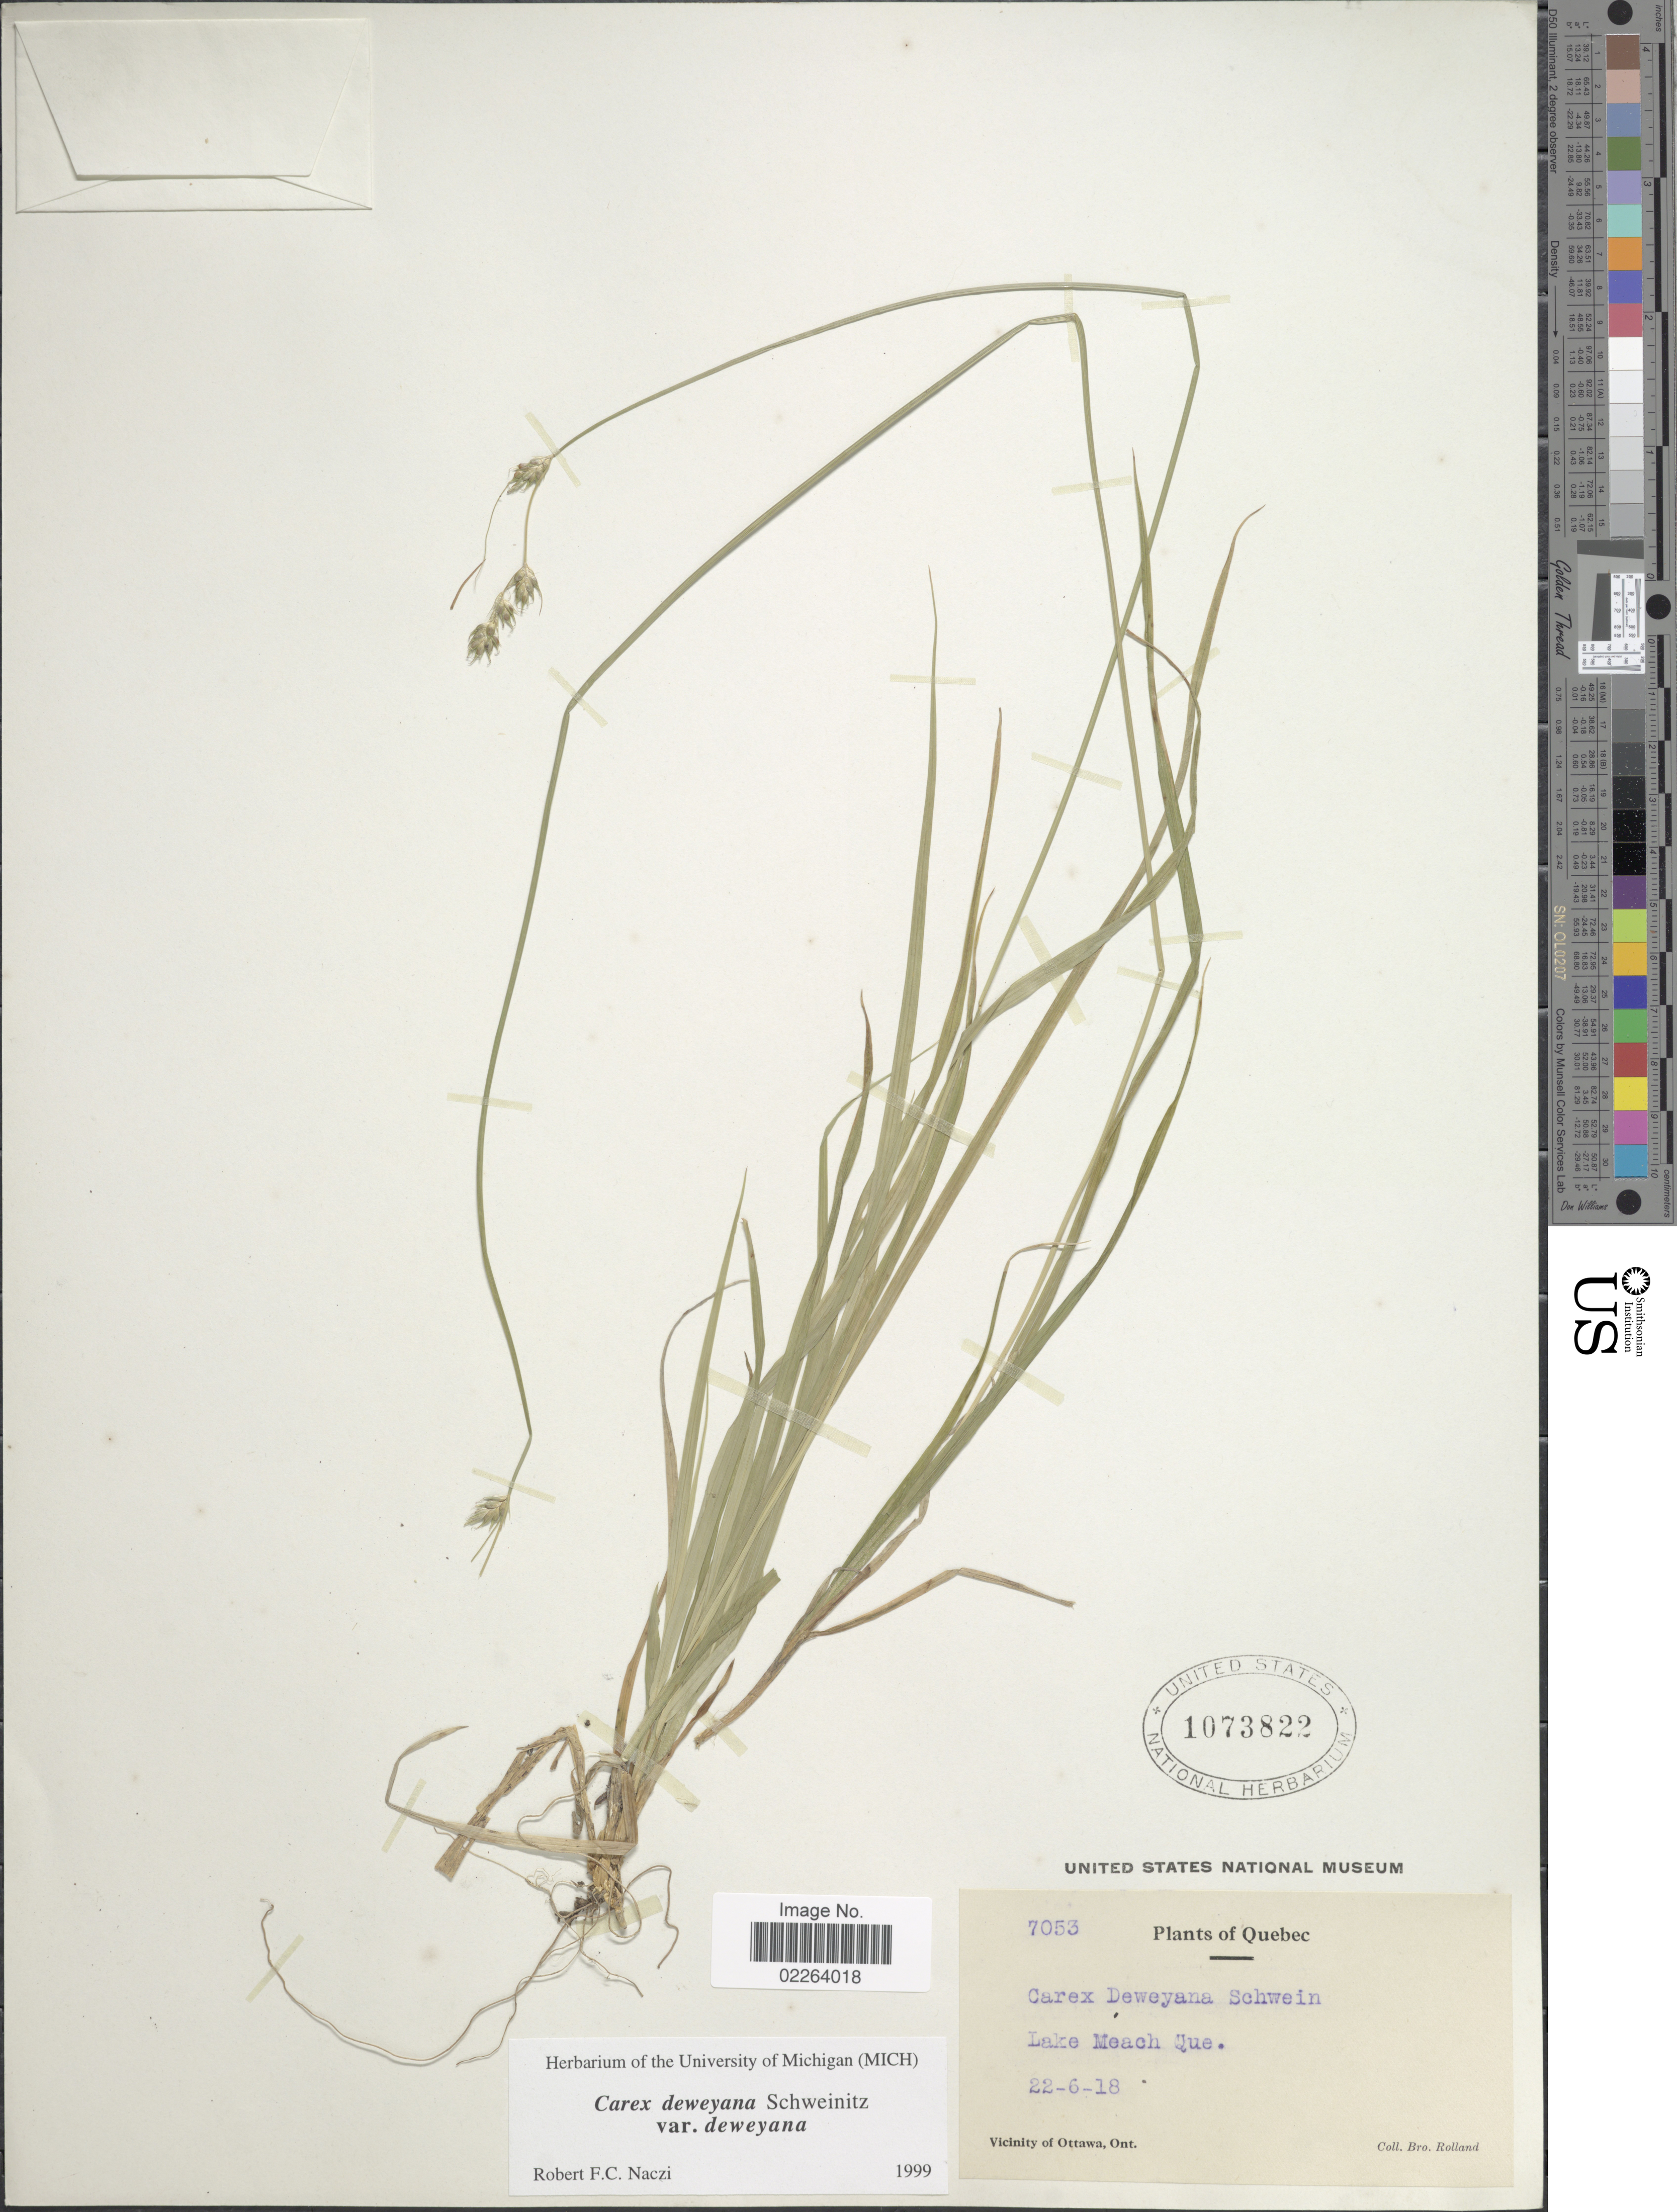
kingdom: Plantae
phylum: Tracheophyta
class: Liliopsida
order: Poales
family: Cyperaceae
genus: Carex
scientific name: Carex deweyana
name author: Schwein.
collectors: B. Rolland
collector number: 7053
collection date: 1918-06-22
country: Canada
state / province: Quebec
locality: Lake Meach, Vicinity of Ottawa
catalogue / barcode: US 1073822